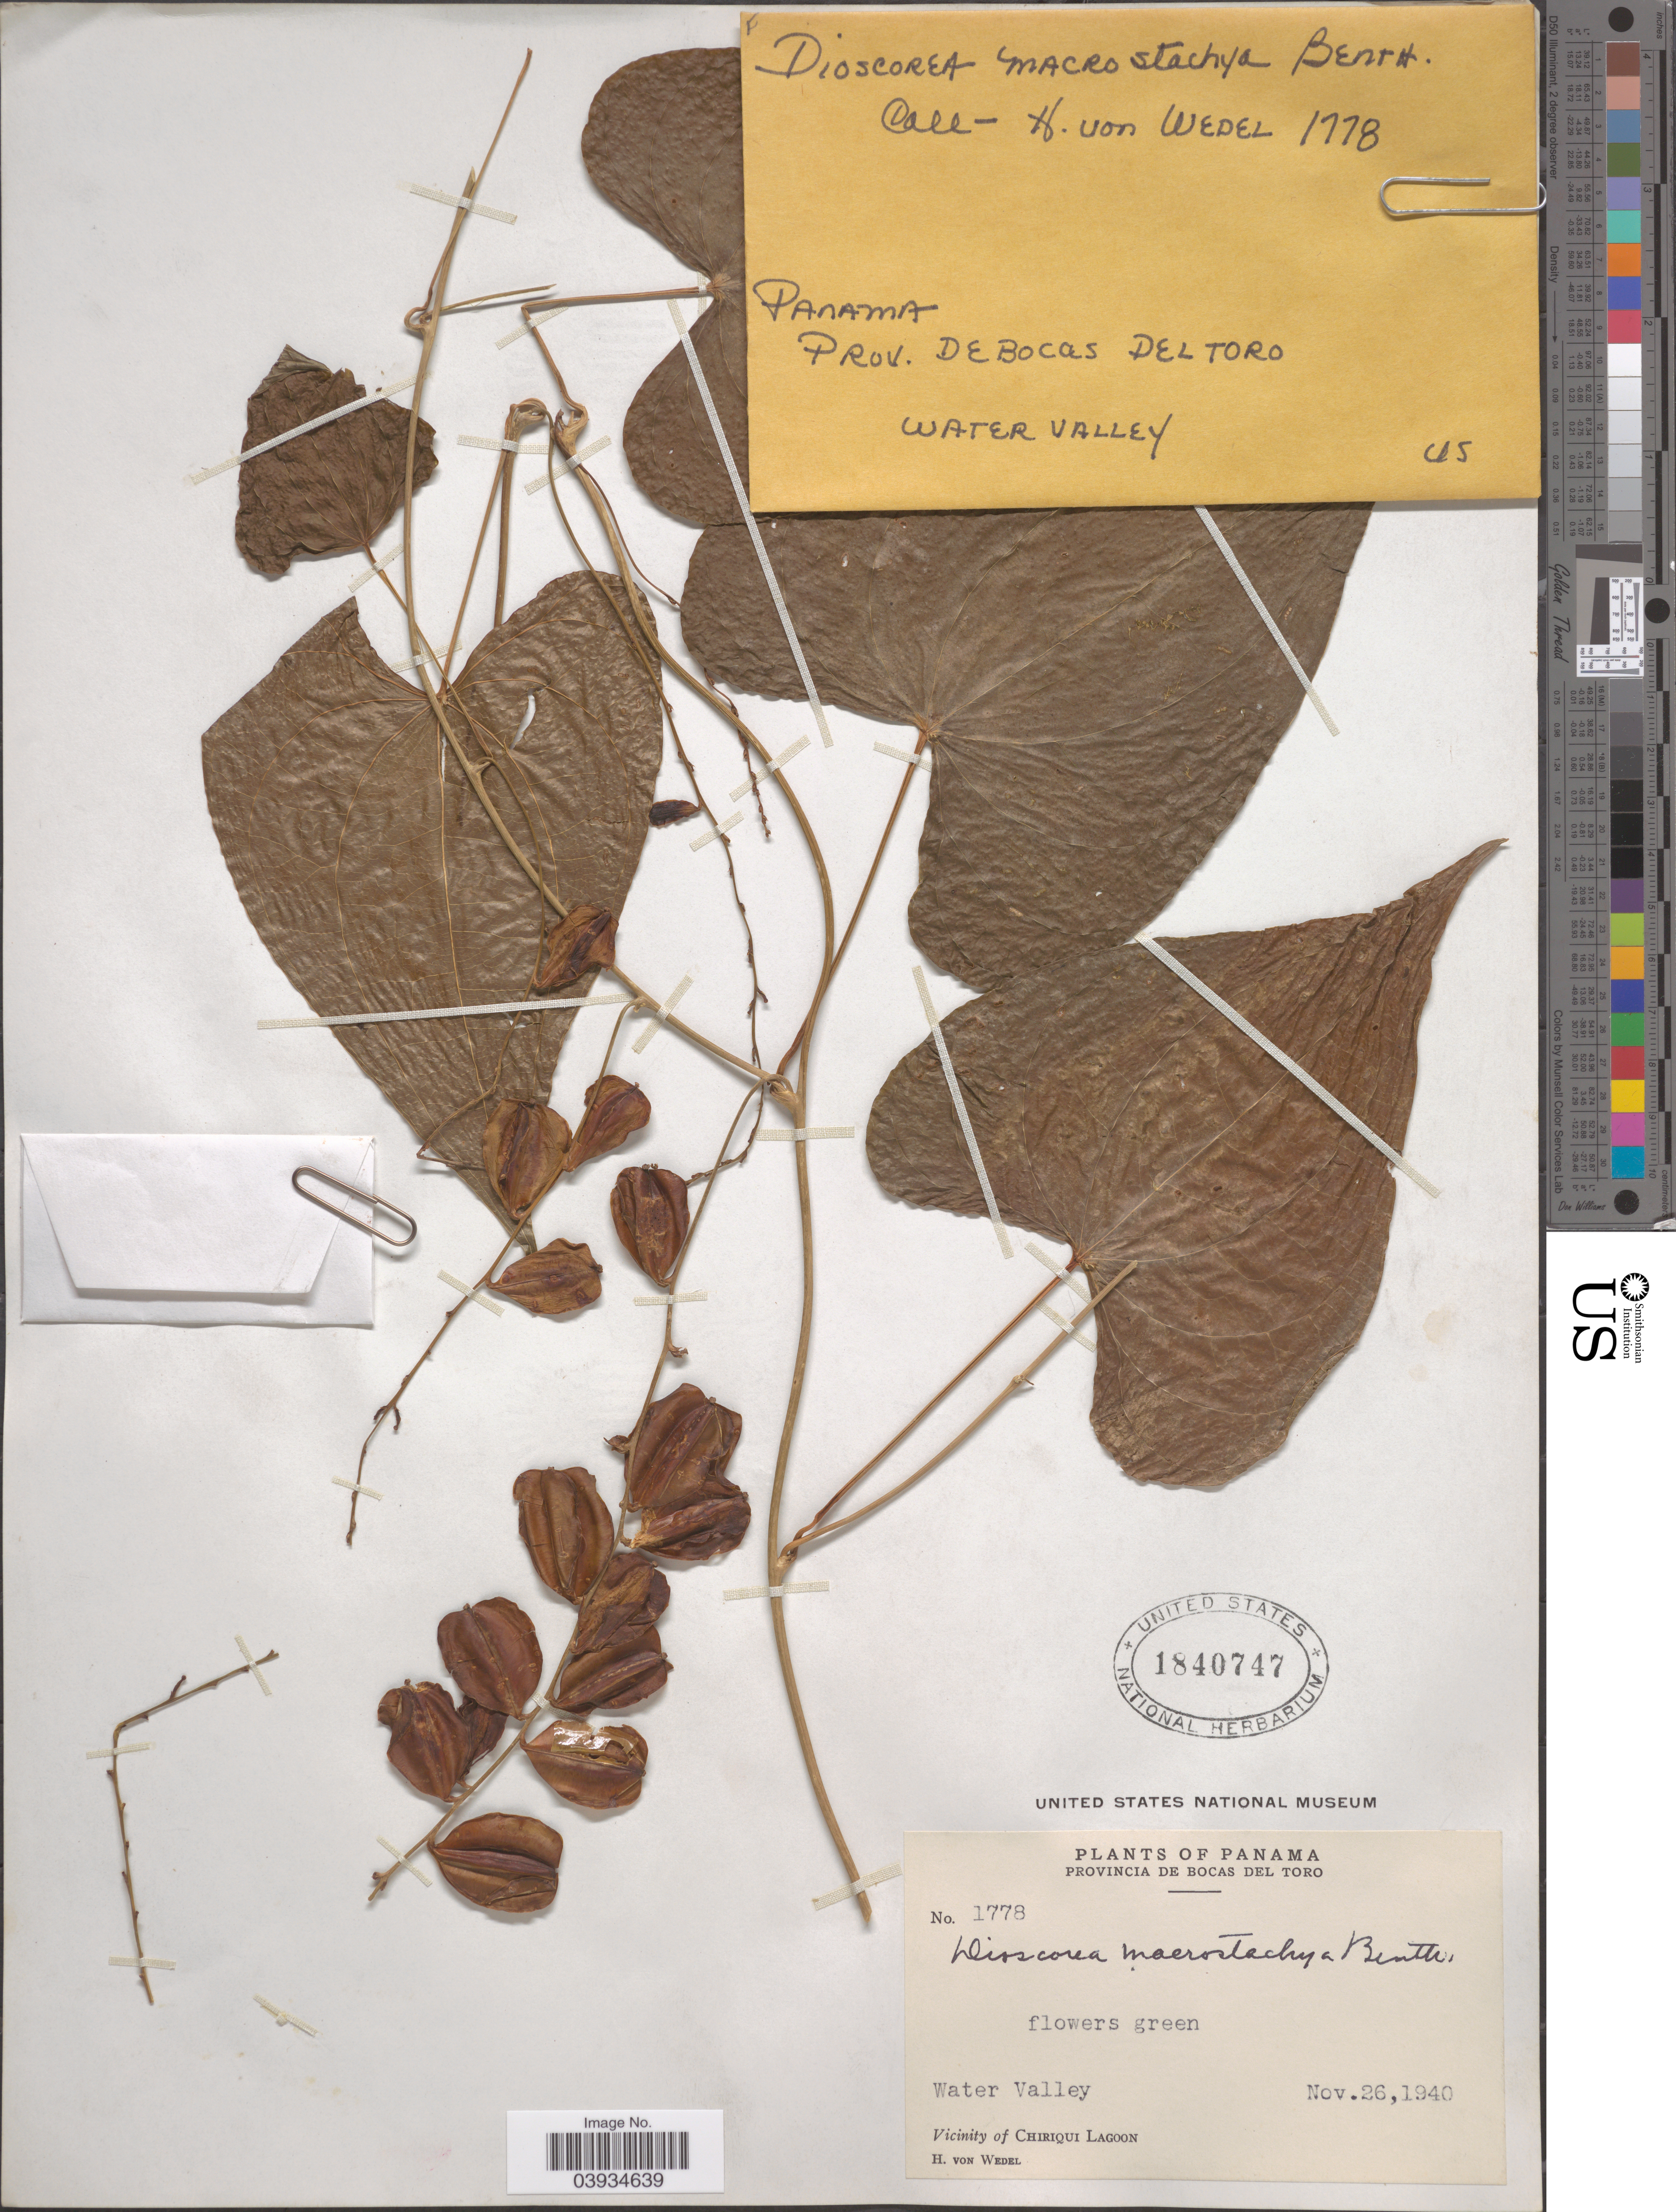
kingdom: Plantae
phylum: Tracheophyta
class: Liliopsida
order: Dioscoreales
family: Dioscoreaceae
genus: Dioscorea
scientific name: Dioscorea mexicana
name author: Scheidw.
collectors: H. von Wedel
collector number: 1778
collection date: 1940-11-26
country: Panama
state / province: Bocas del Toro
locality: Water Valley. Vicinity of Chiriqui Lagoon.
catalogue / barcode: US 1840747